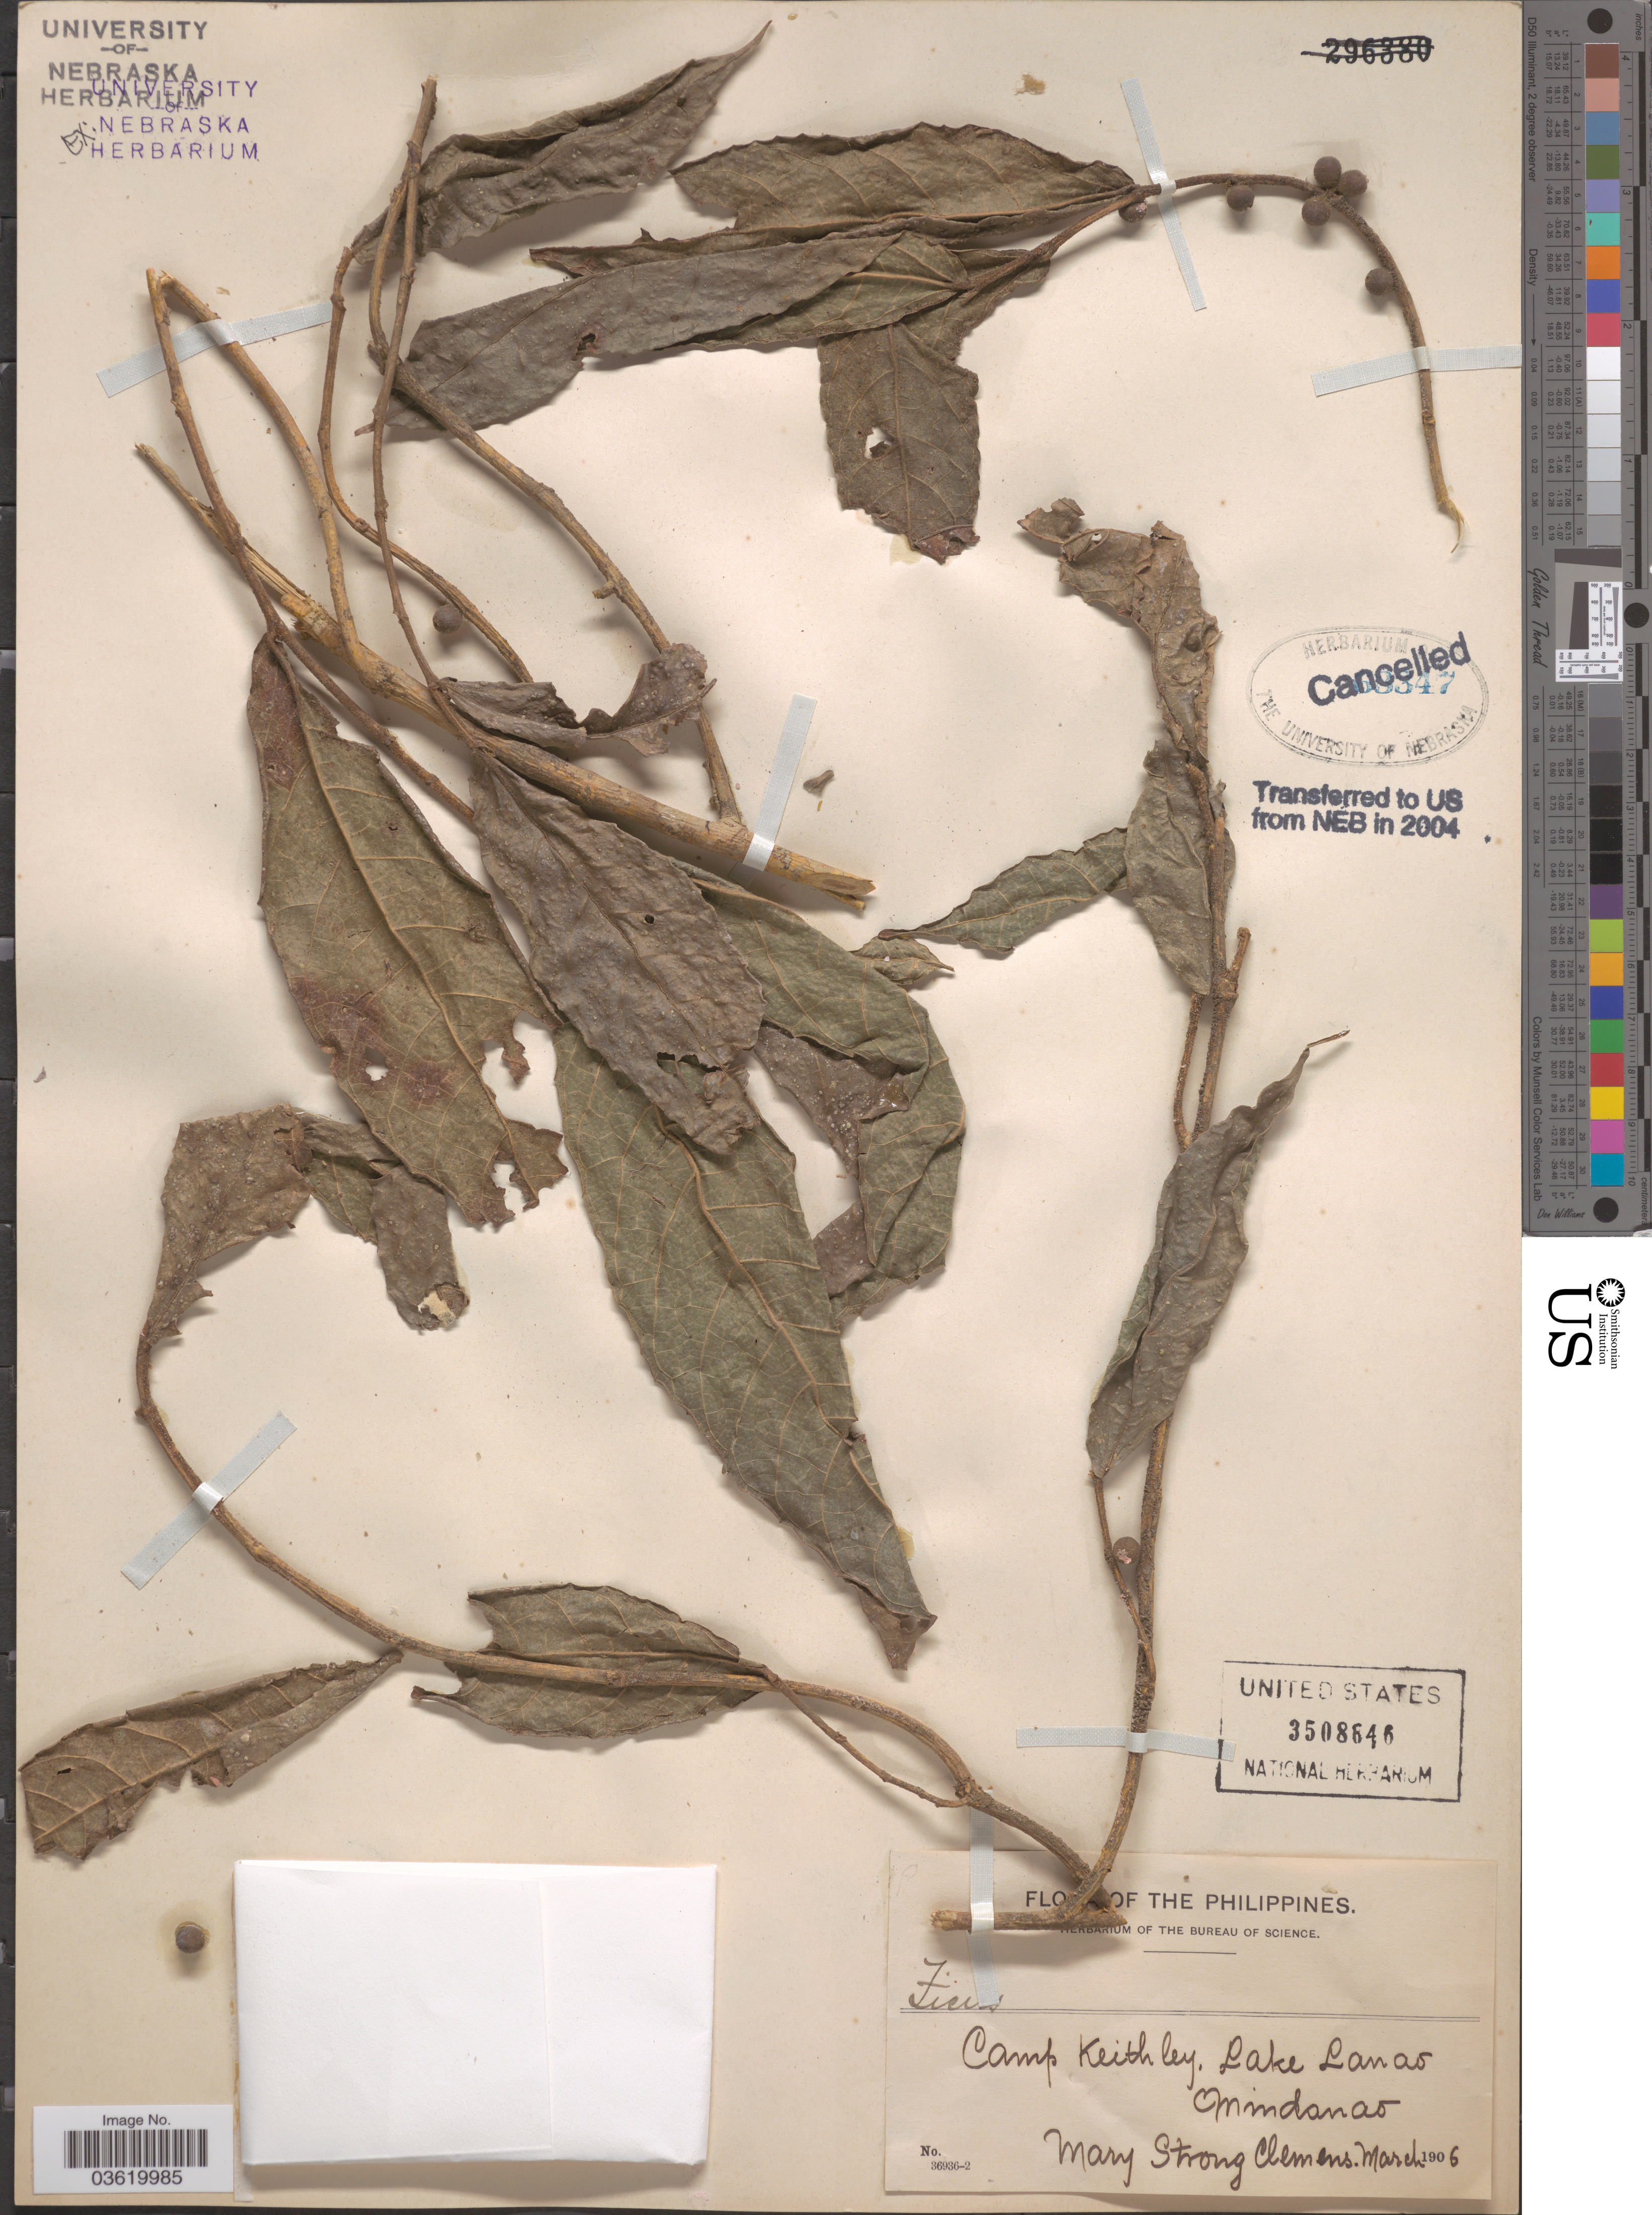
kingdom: Plantae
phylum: Tracheophyta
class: Magnoliopsida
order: Rosales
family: Moraceae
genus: Ficus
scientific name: Ficus sp.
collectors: M. S. Clemens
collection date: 1906-03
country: Philippines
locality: Camp Keithley, Lake Lanao, Mindanao.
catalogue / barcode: US 3508846